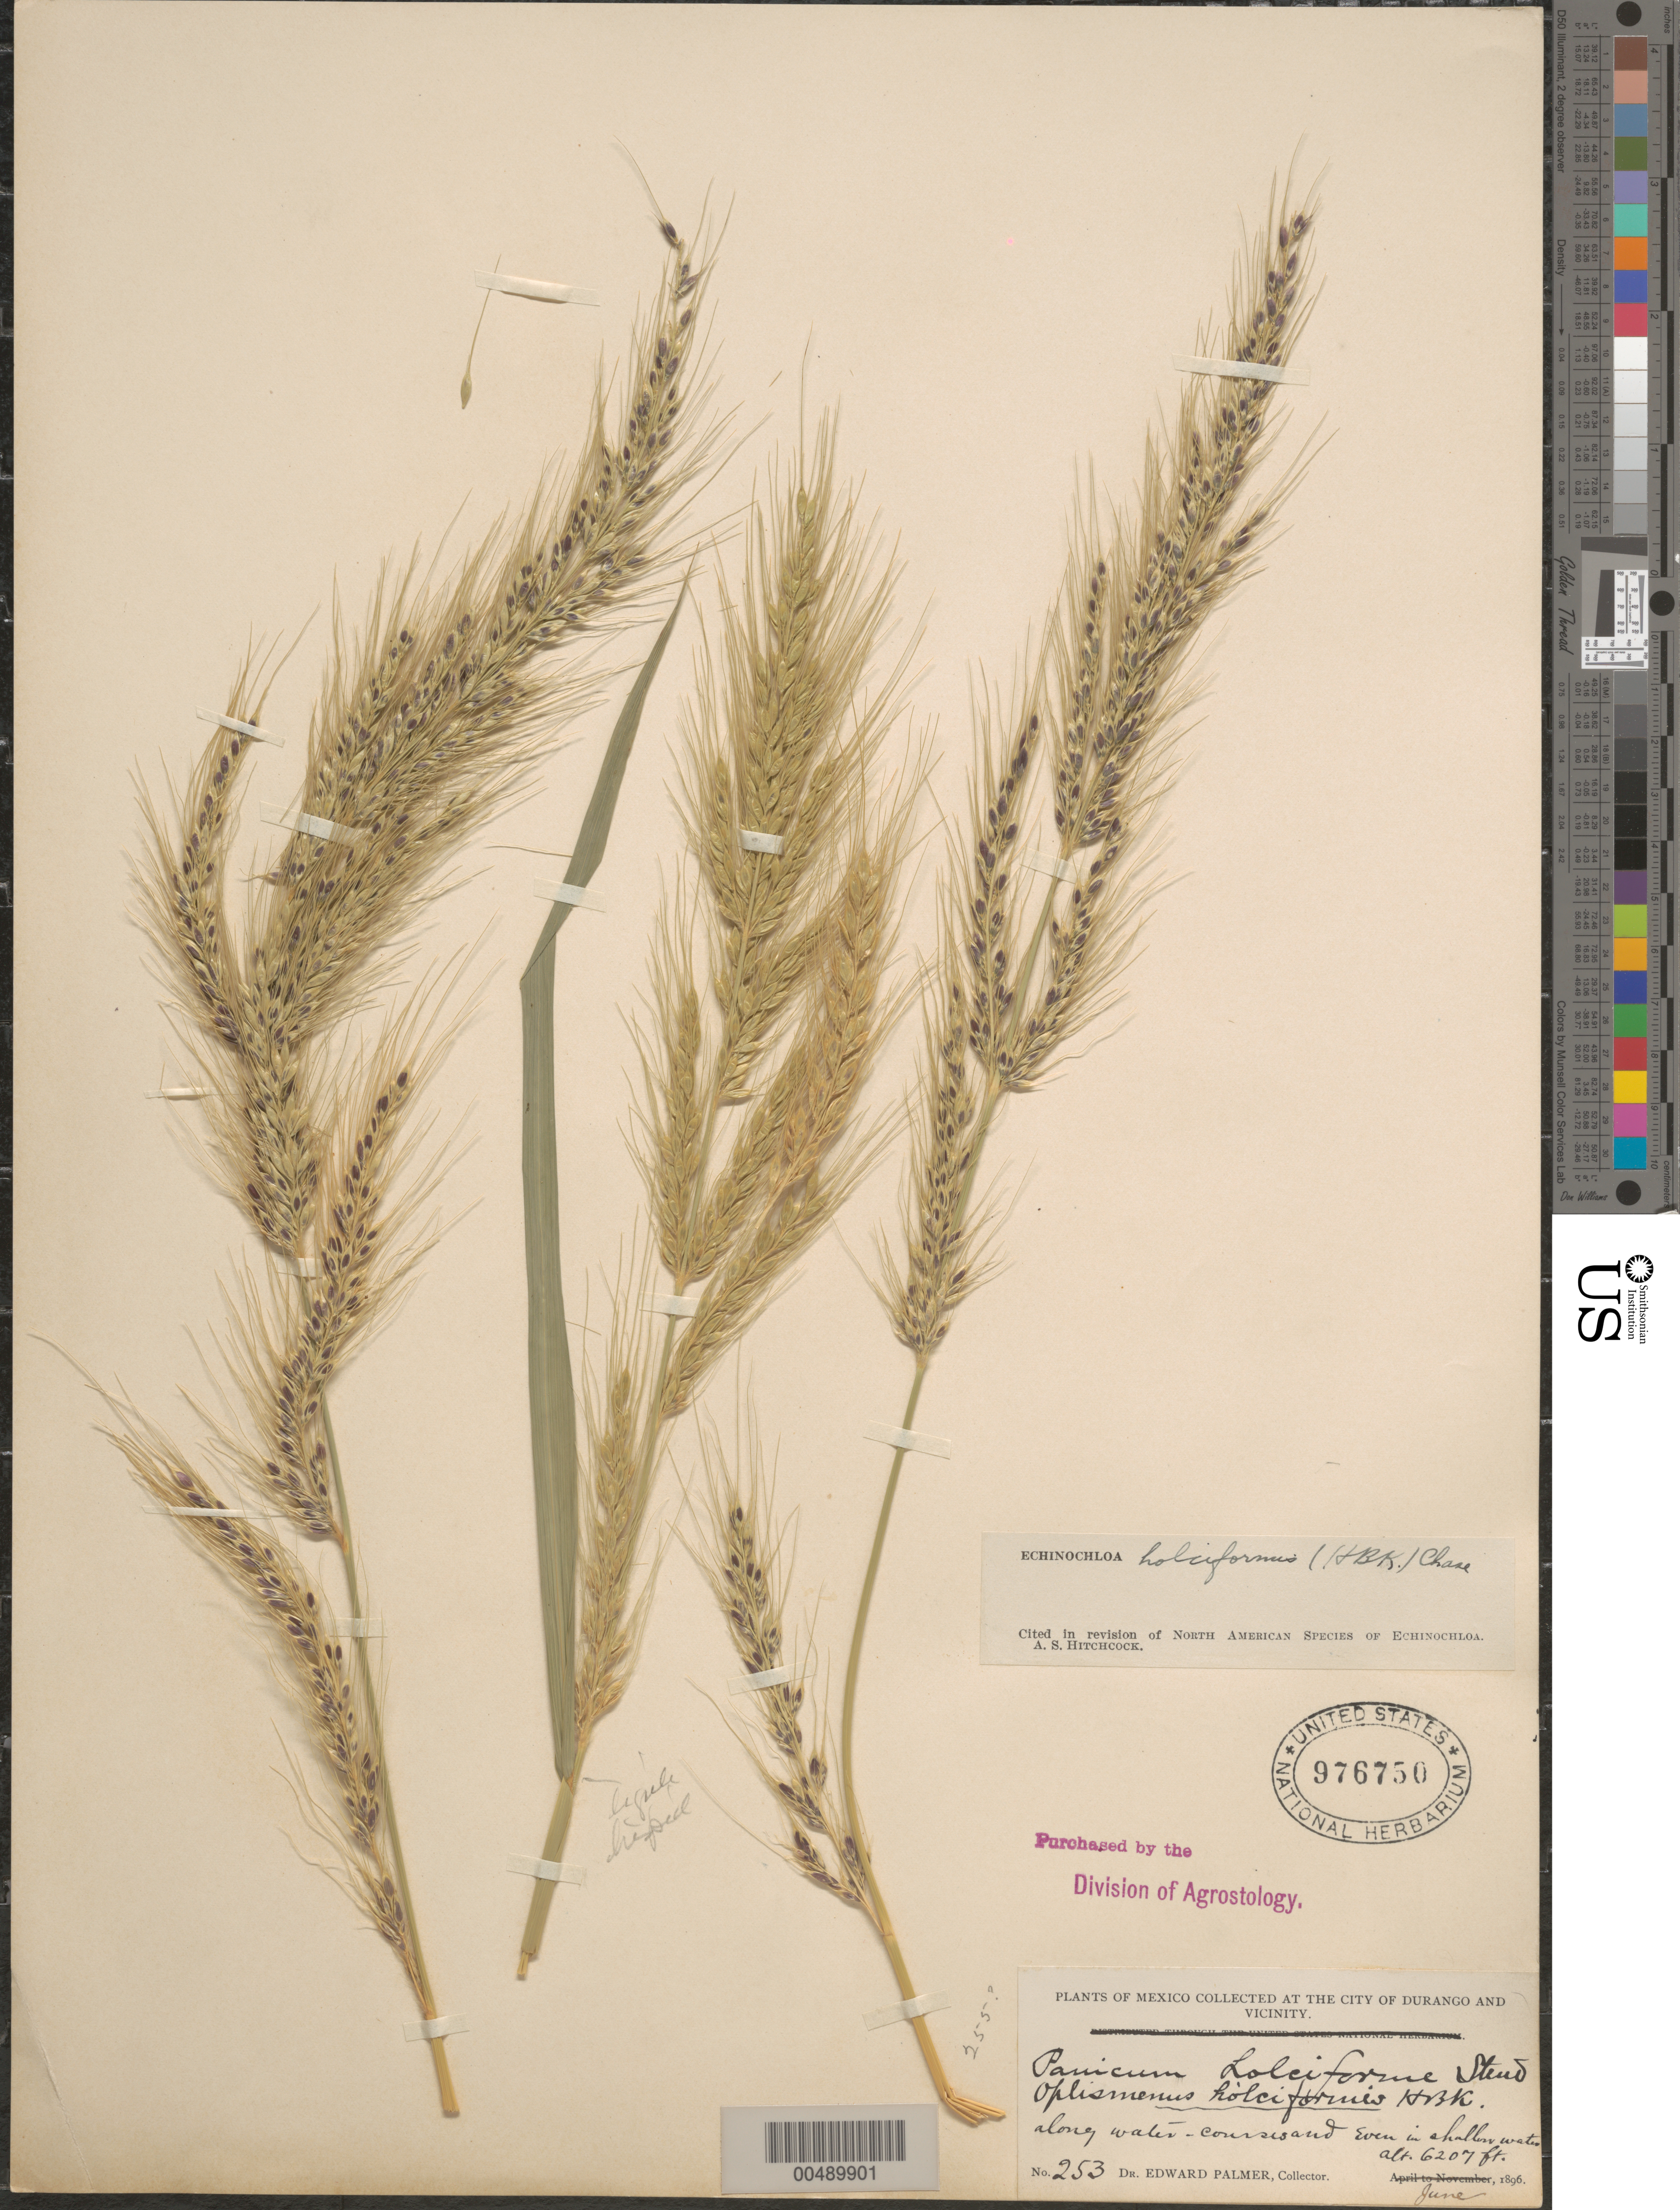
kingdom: Plantae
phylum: Tracheophyta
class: Liliopsida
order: Poales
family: Poaceae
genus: Echinochloa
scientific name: Echinochloa holciformis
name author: (Kunth) Chase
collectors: E. Palmer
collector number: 253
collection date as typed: Jun 1896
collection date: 1896-06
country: Mexico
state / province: Durango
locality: City of Durango and vicinity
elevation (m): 1892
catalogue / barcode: US 976750